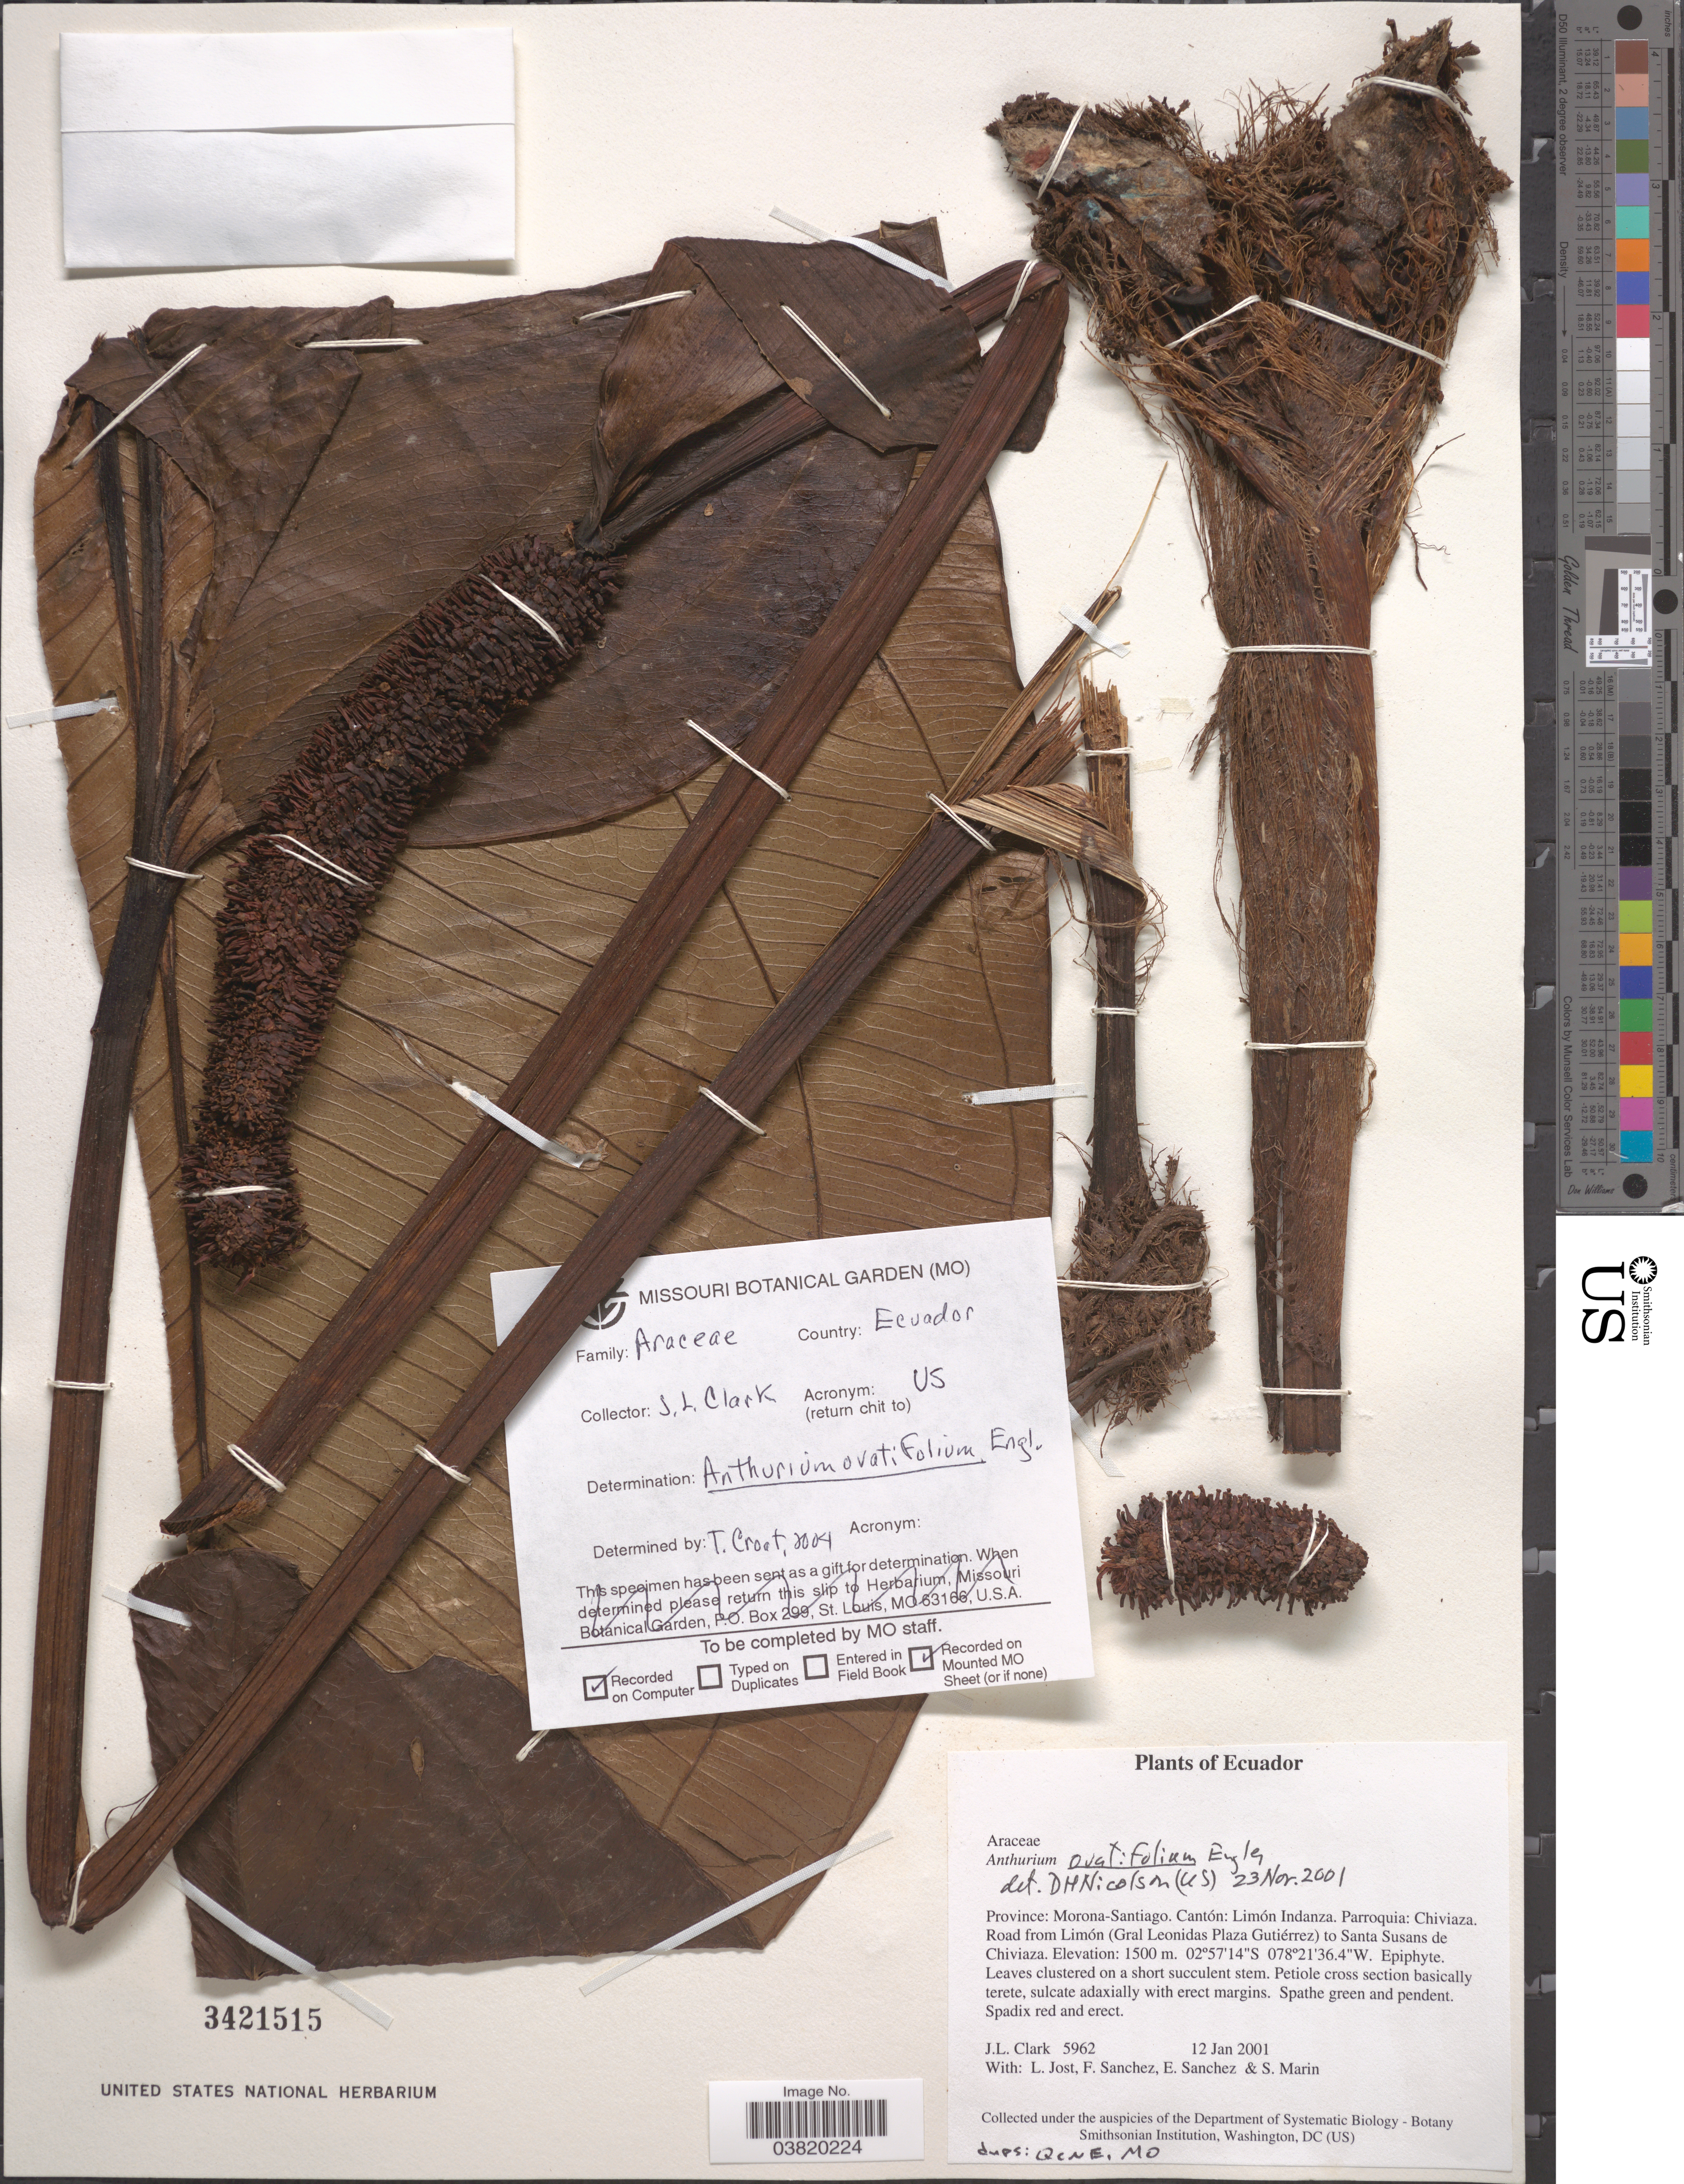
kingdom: Plantae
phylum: Tracheophyta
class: Liliopsida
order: Alismatales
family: Araceae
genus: Anthurium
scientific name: Anthurium ovatifolium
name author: Engl.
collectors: J. L. Clark, L. Jost, F. Sanchez, E. Sanchez & S. Marin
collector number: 5962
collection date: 2001-01-12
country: Ecuador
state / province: Morona-Santiago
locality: Cantón: Limón Indanza. Parroquia: Chiviaza. Road from Limón (Gral Leonidas Plaza Gutiérrez) to Santa Susans de Chiviaza.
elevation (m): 1500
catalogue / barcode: US 3421515